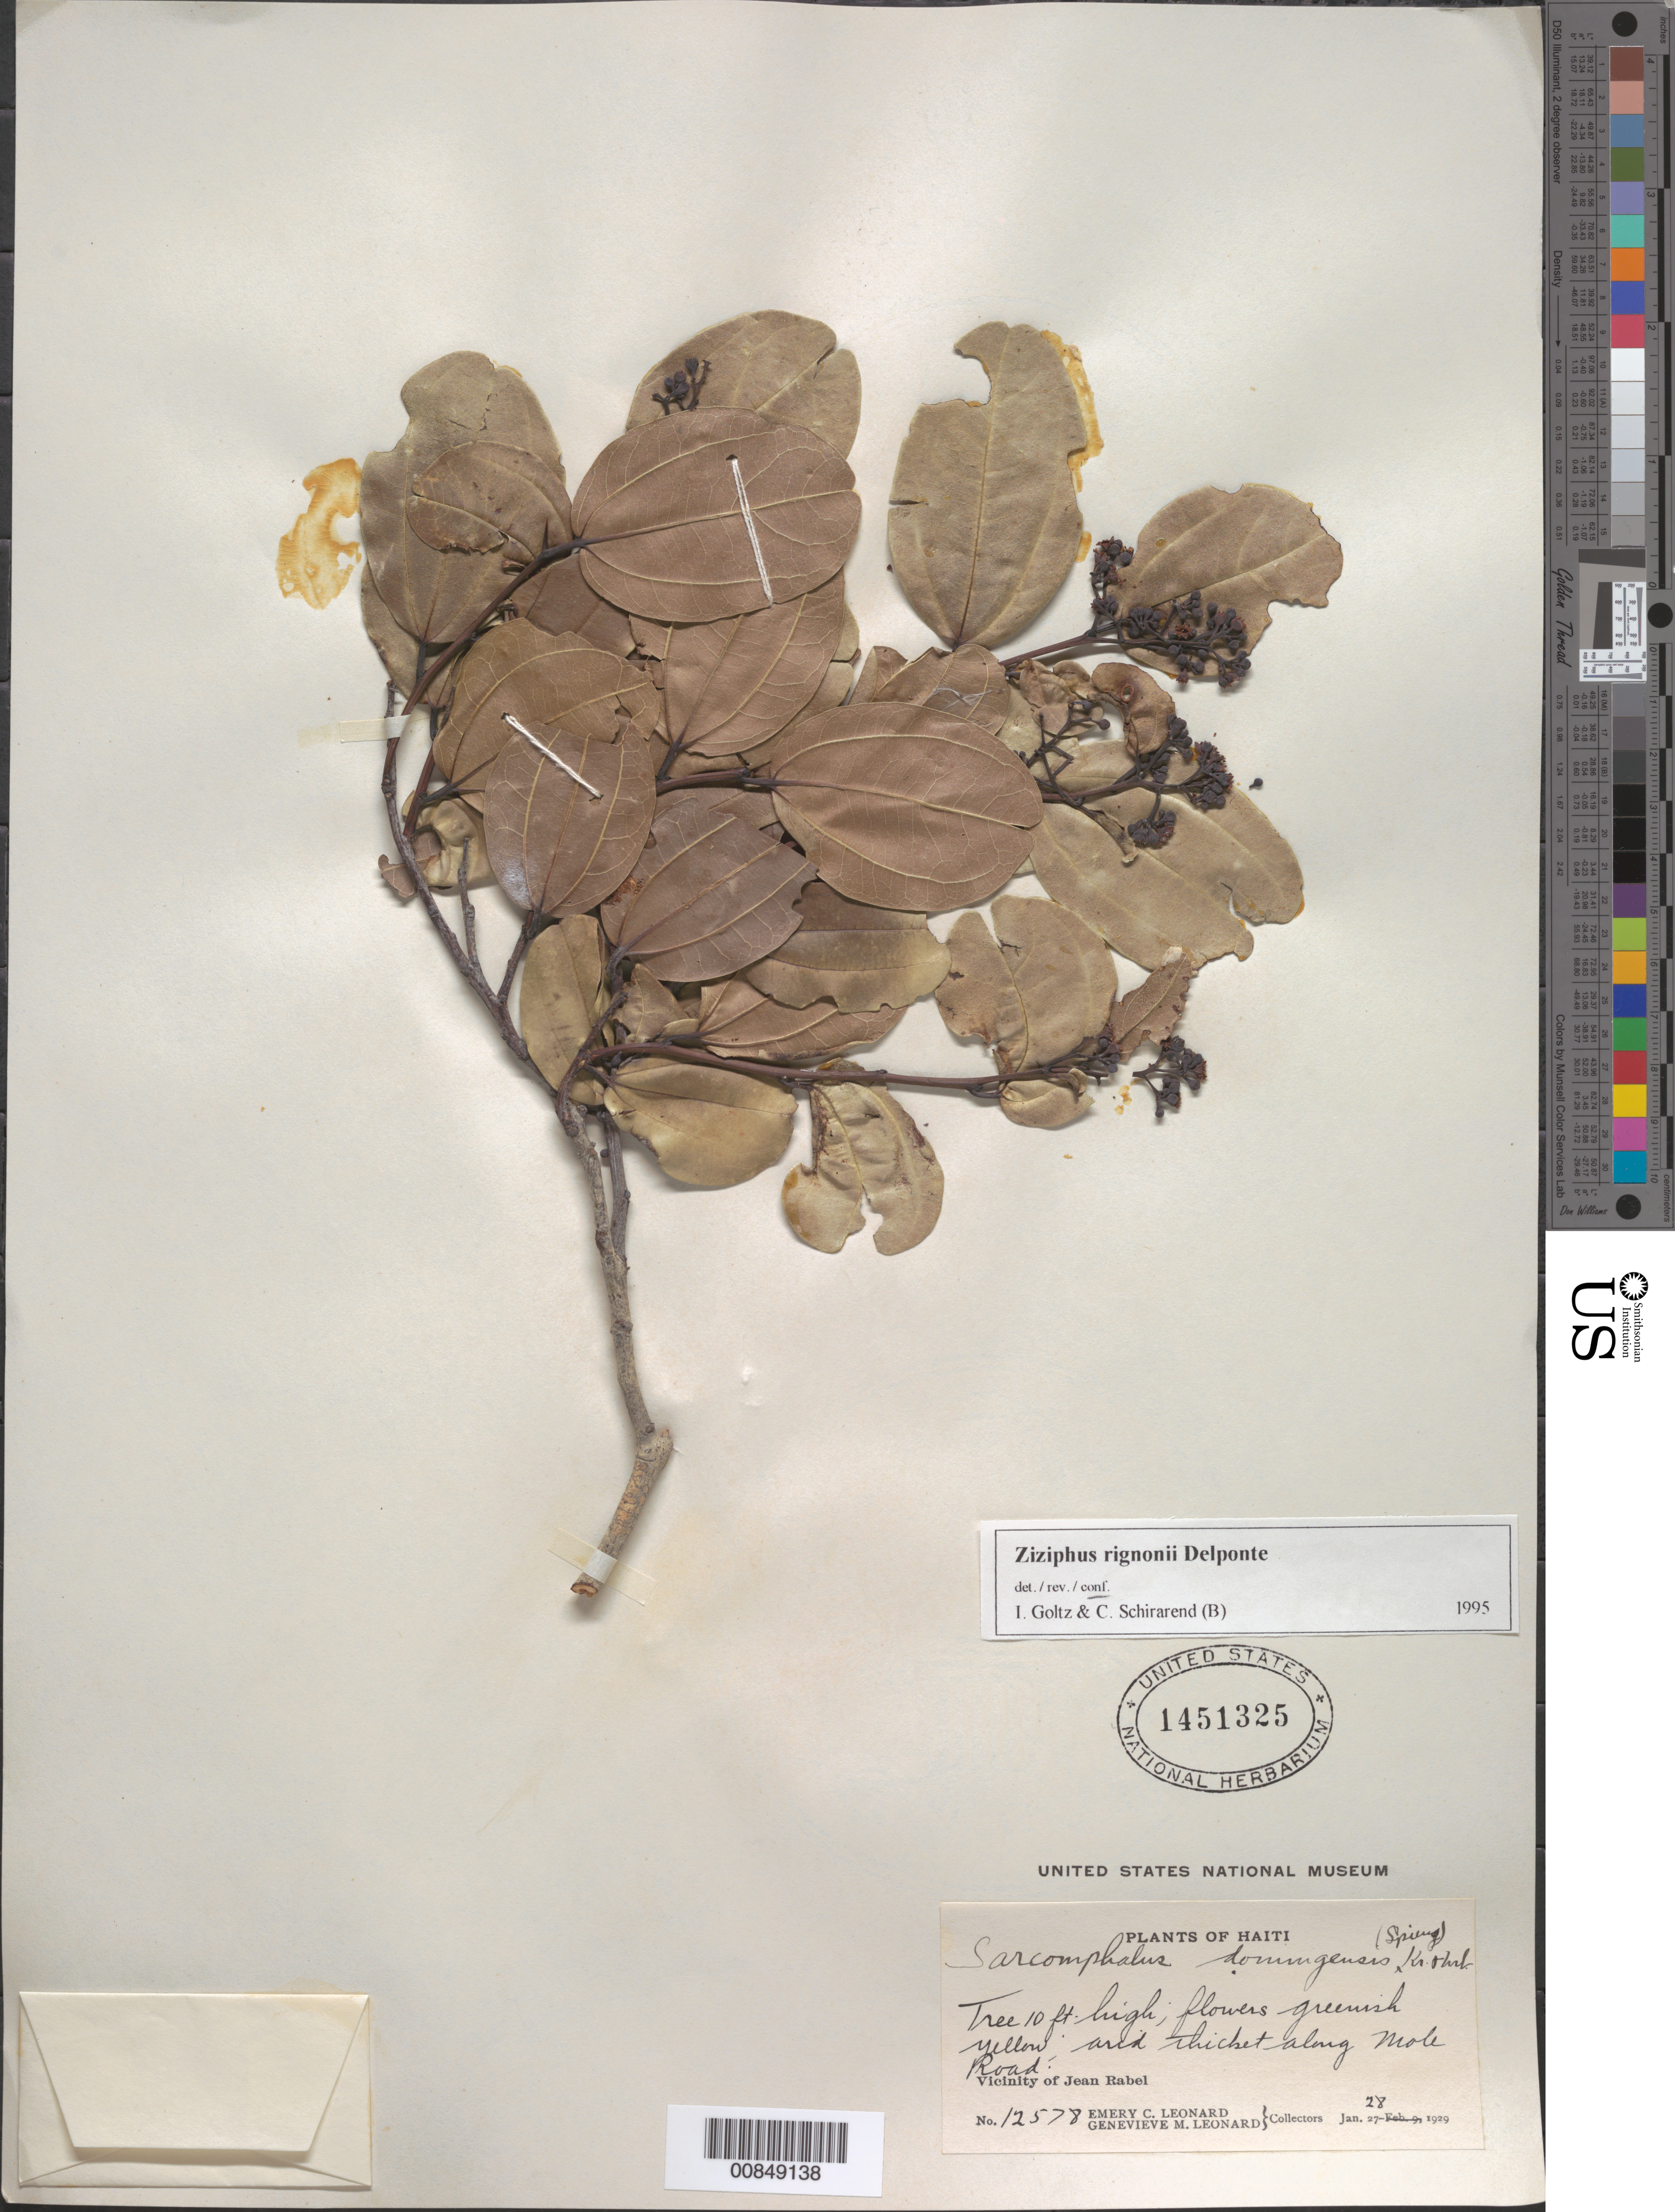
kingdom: Plantae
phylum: Tracheophyta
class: Magnoliopsida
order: Rosales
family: Rhamnaceae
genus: Sarcomphalus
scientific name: Sarcomphalus domingensis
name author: (Spreng.) Krug & Urb.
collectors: E. C. Leonard & G. M. Leonard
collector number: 12578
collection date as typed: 28 Jan 1929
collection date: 1929-01-28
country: Haiti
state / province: Nord-Ouest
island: Hispaniola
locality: Vicinity of Jean Rabel, along Mole Road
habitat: Arid thicket along road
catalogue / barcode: US 1451325